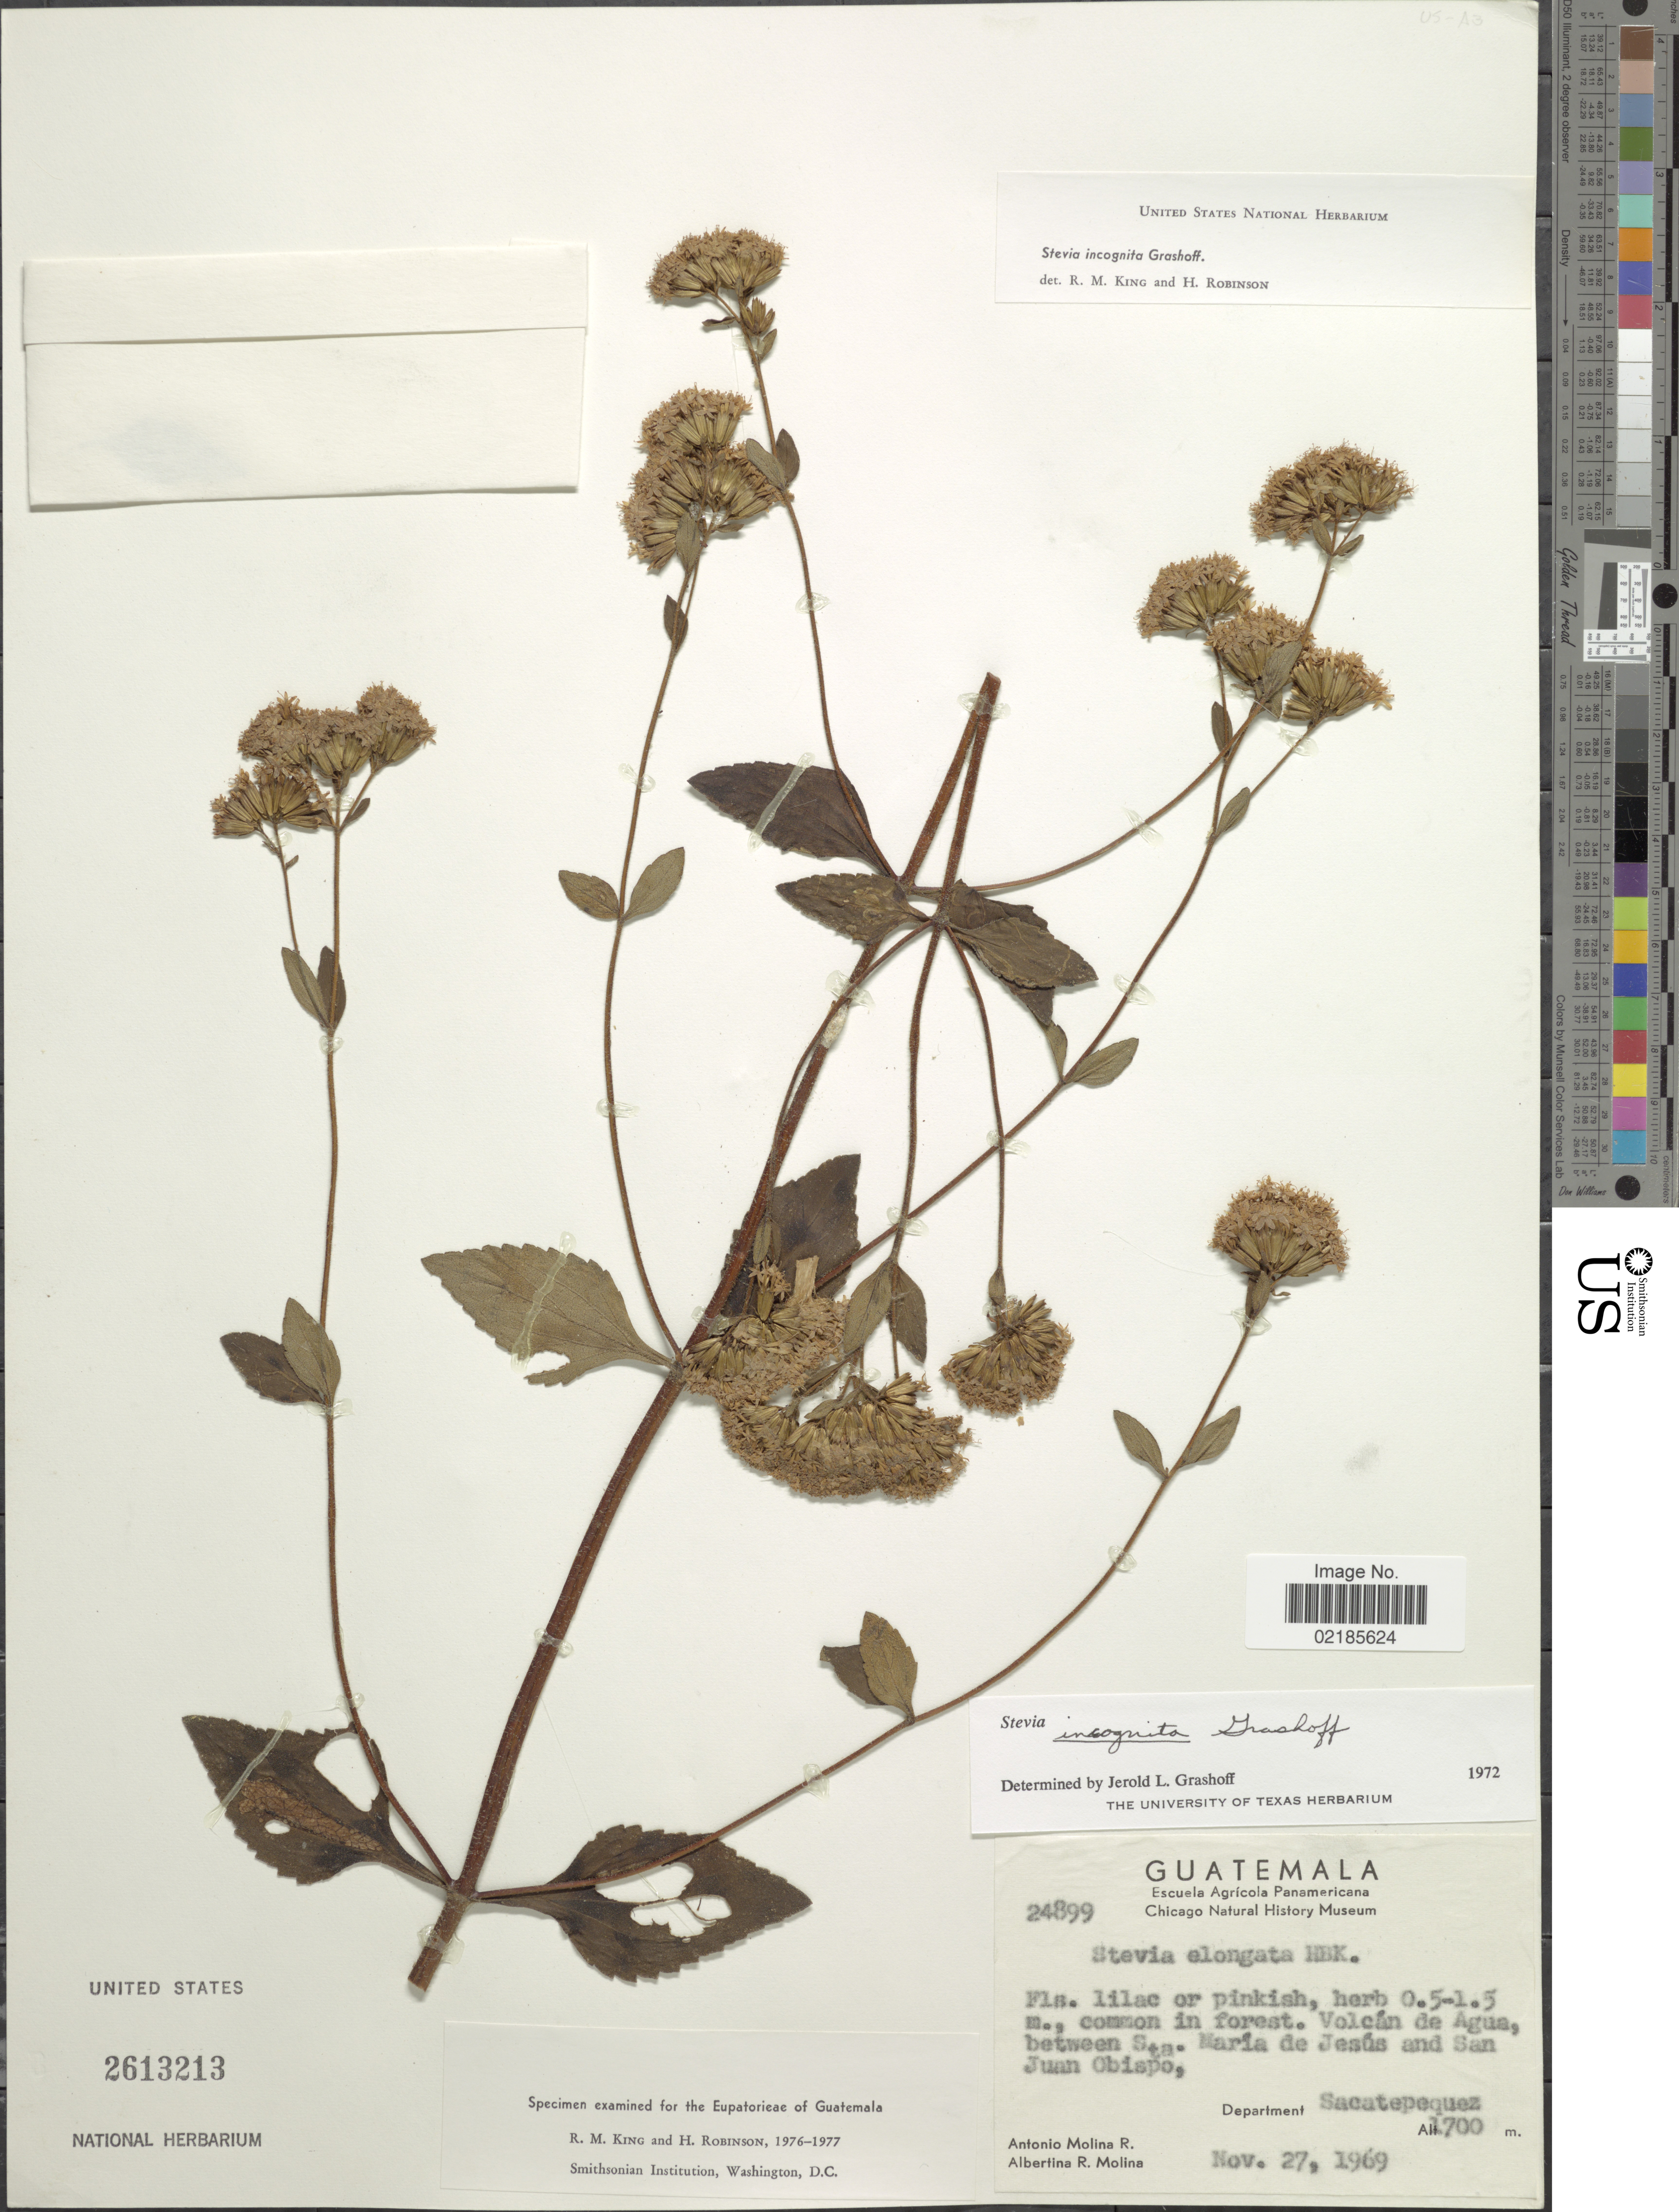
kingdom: Plantae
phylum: Tracheophyta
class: Magnoliopsida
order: Asterales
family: Asteraceae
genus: Stevia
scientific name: Stevia incognita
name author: Grashoff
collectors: A. Molina R. & A. R. Molina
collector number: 24899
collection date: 1969-11-27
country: Guatemala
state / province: Sacatepéquez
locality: Volcan de Agua, between Sta. Maria de Jesus and San Juan Obispo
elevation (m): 1700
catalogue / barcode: US 2613213